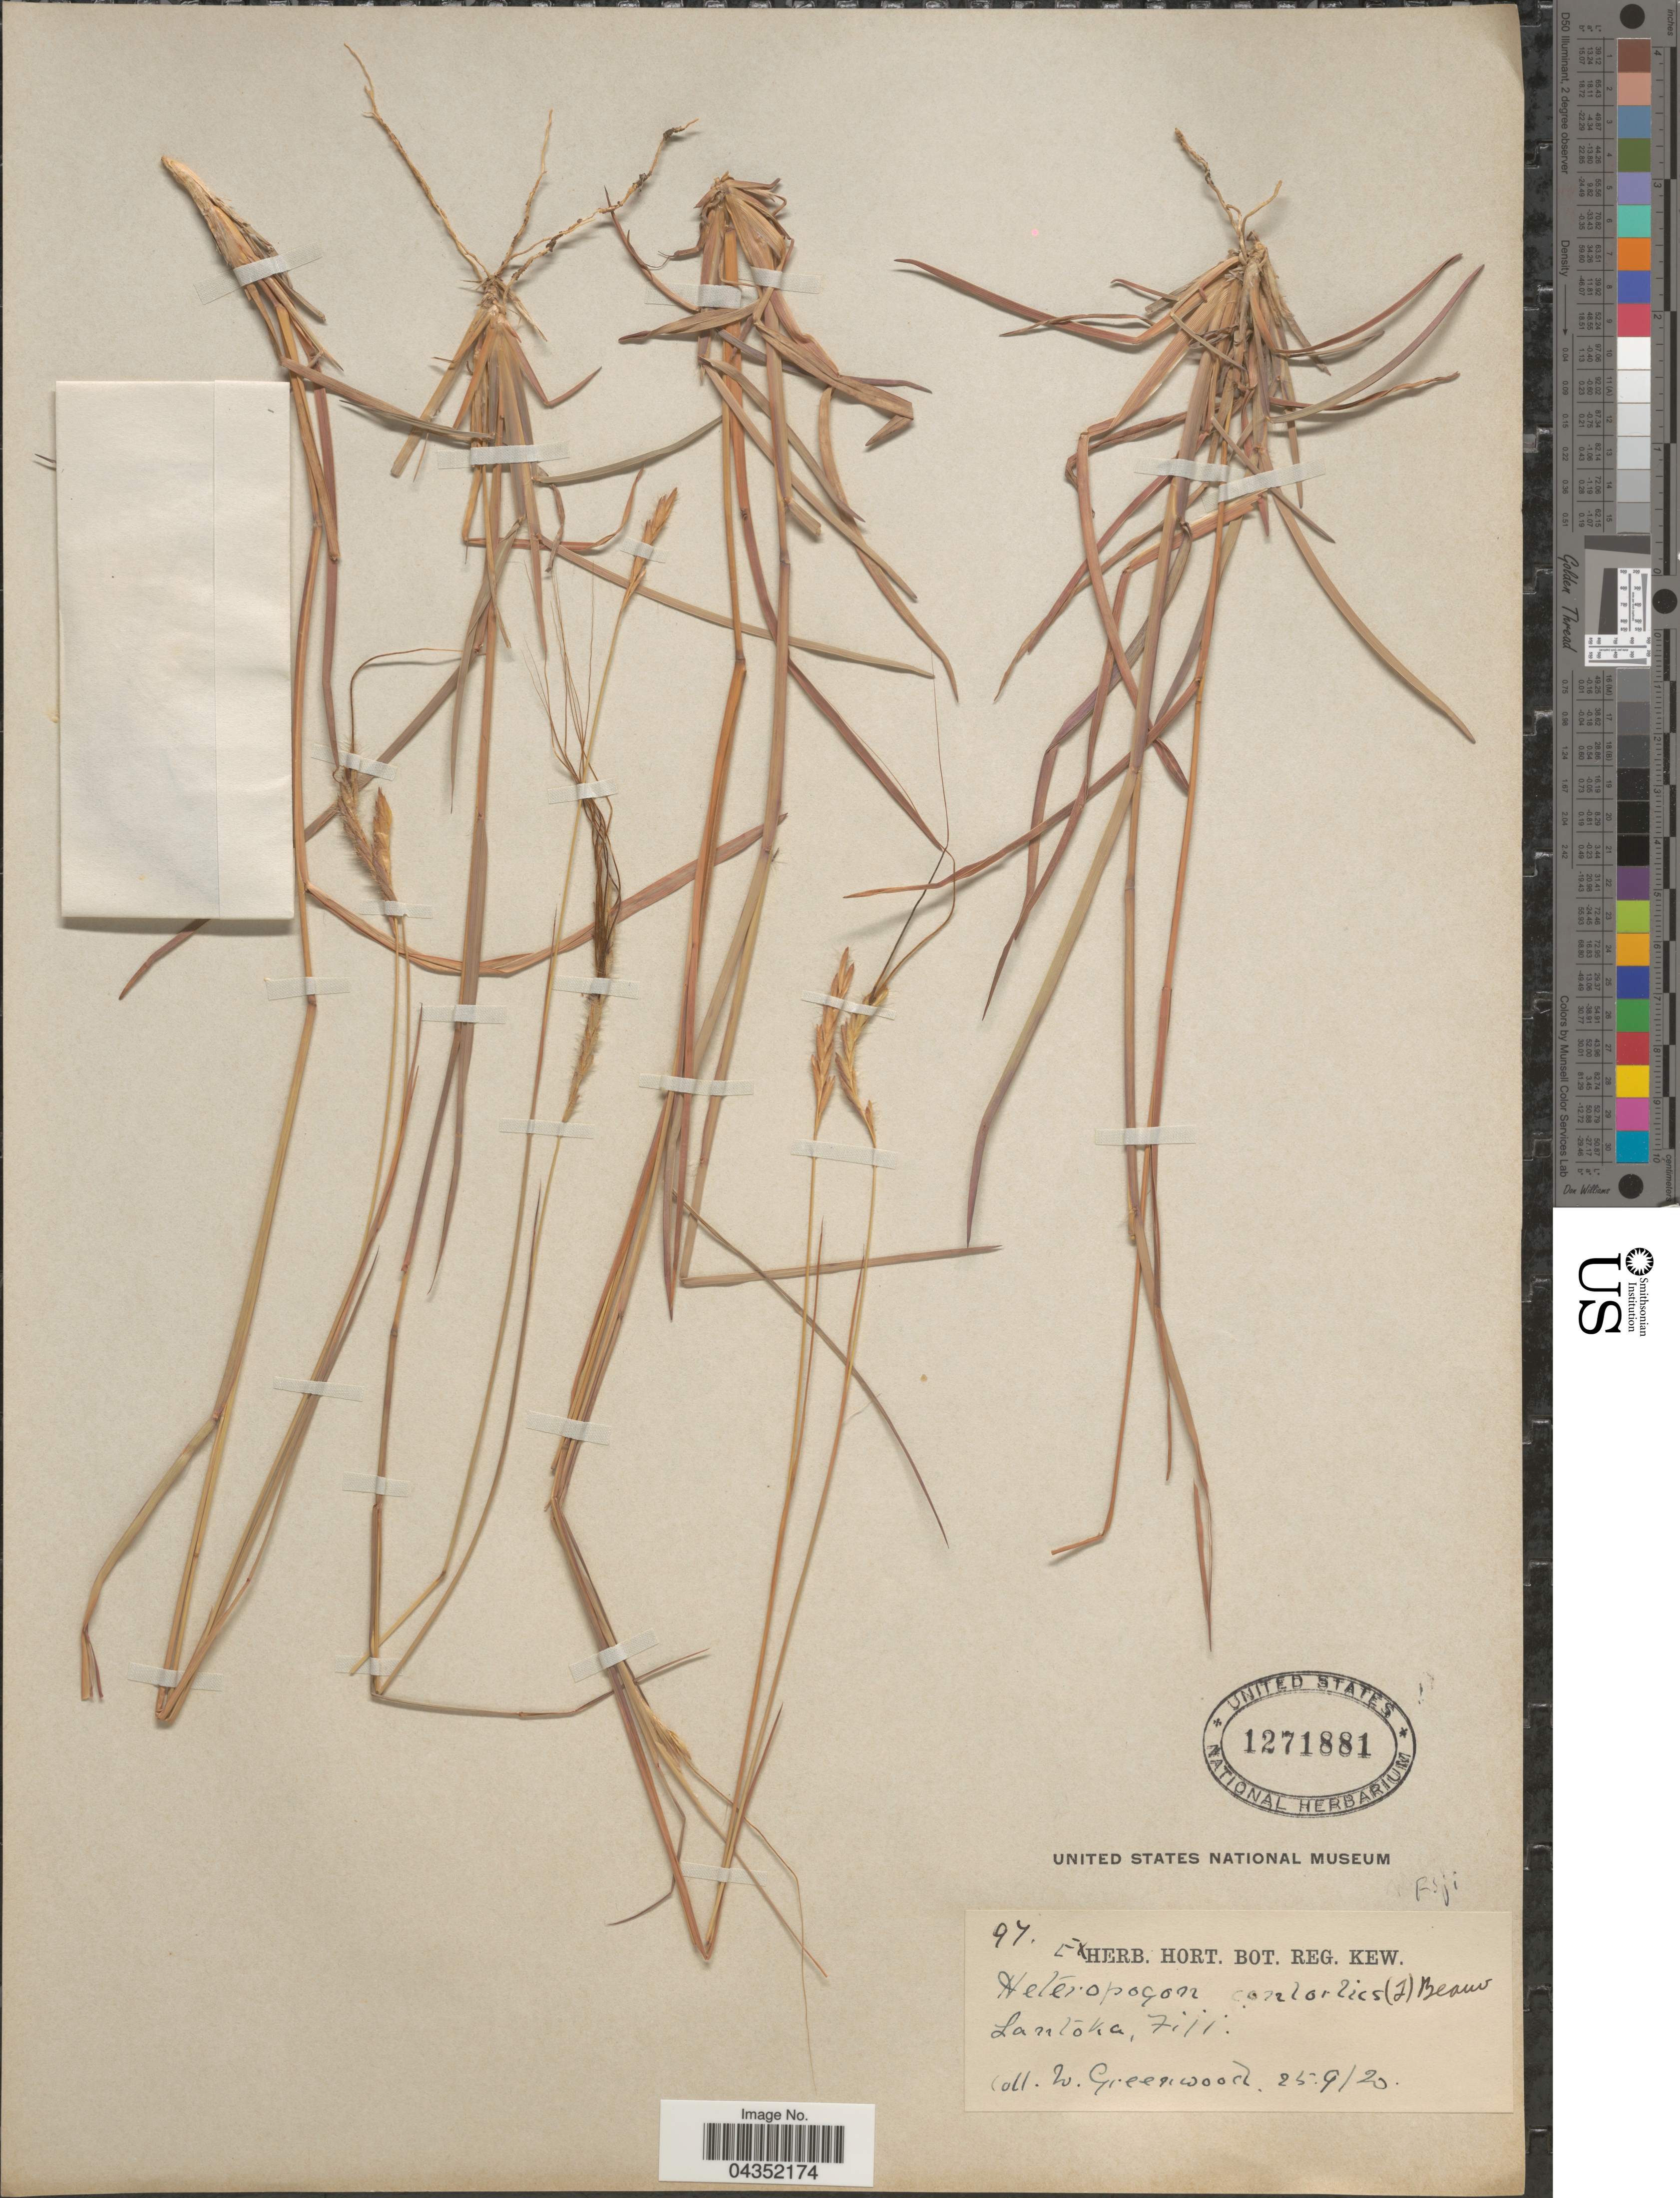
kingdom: Plantae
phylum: Tracheophyta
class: Liliopsida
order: Poales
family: Poaceae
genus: Heteropogon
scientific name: Heteropogon contortus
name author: (L.) P. Beauv. ex Roem. & Schult.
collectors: W. Greenwood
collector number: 97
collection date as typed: Transcribed d/m/y: 25/9/20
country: Fiji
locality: Lautoka.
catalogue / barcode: US 1271881